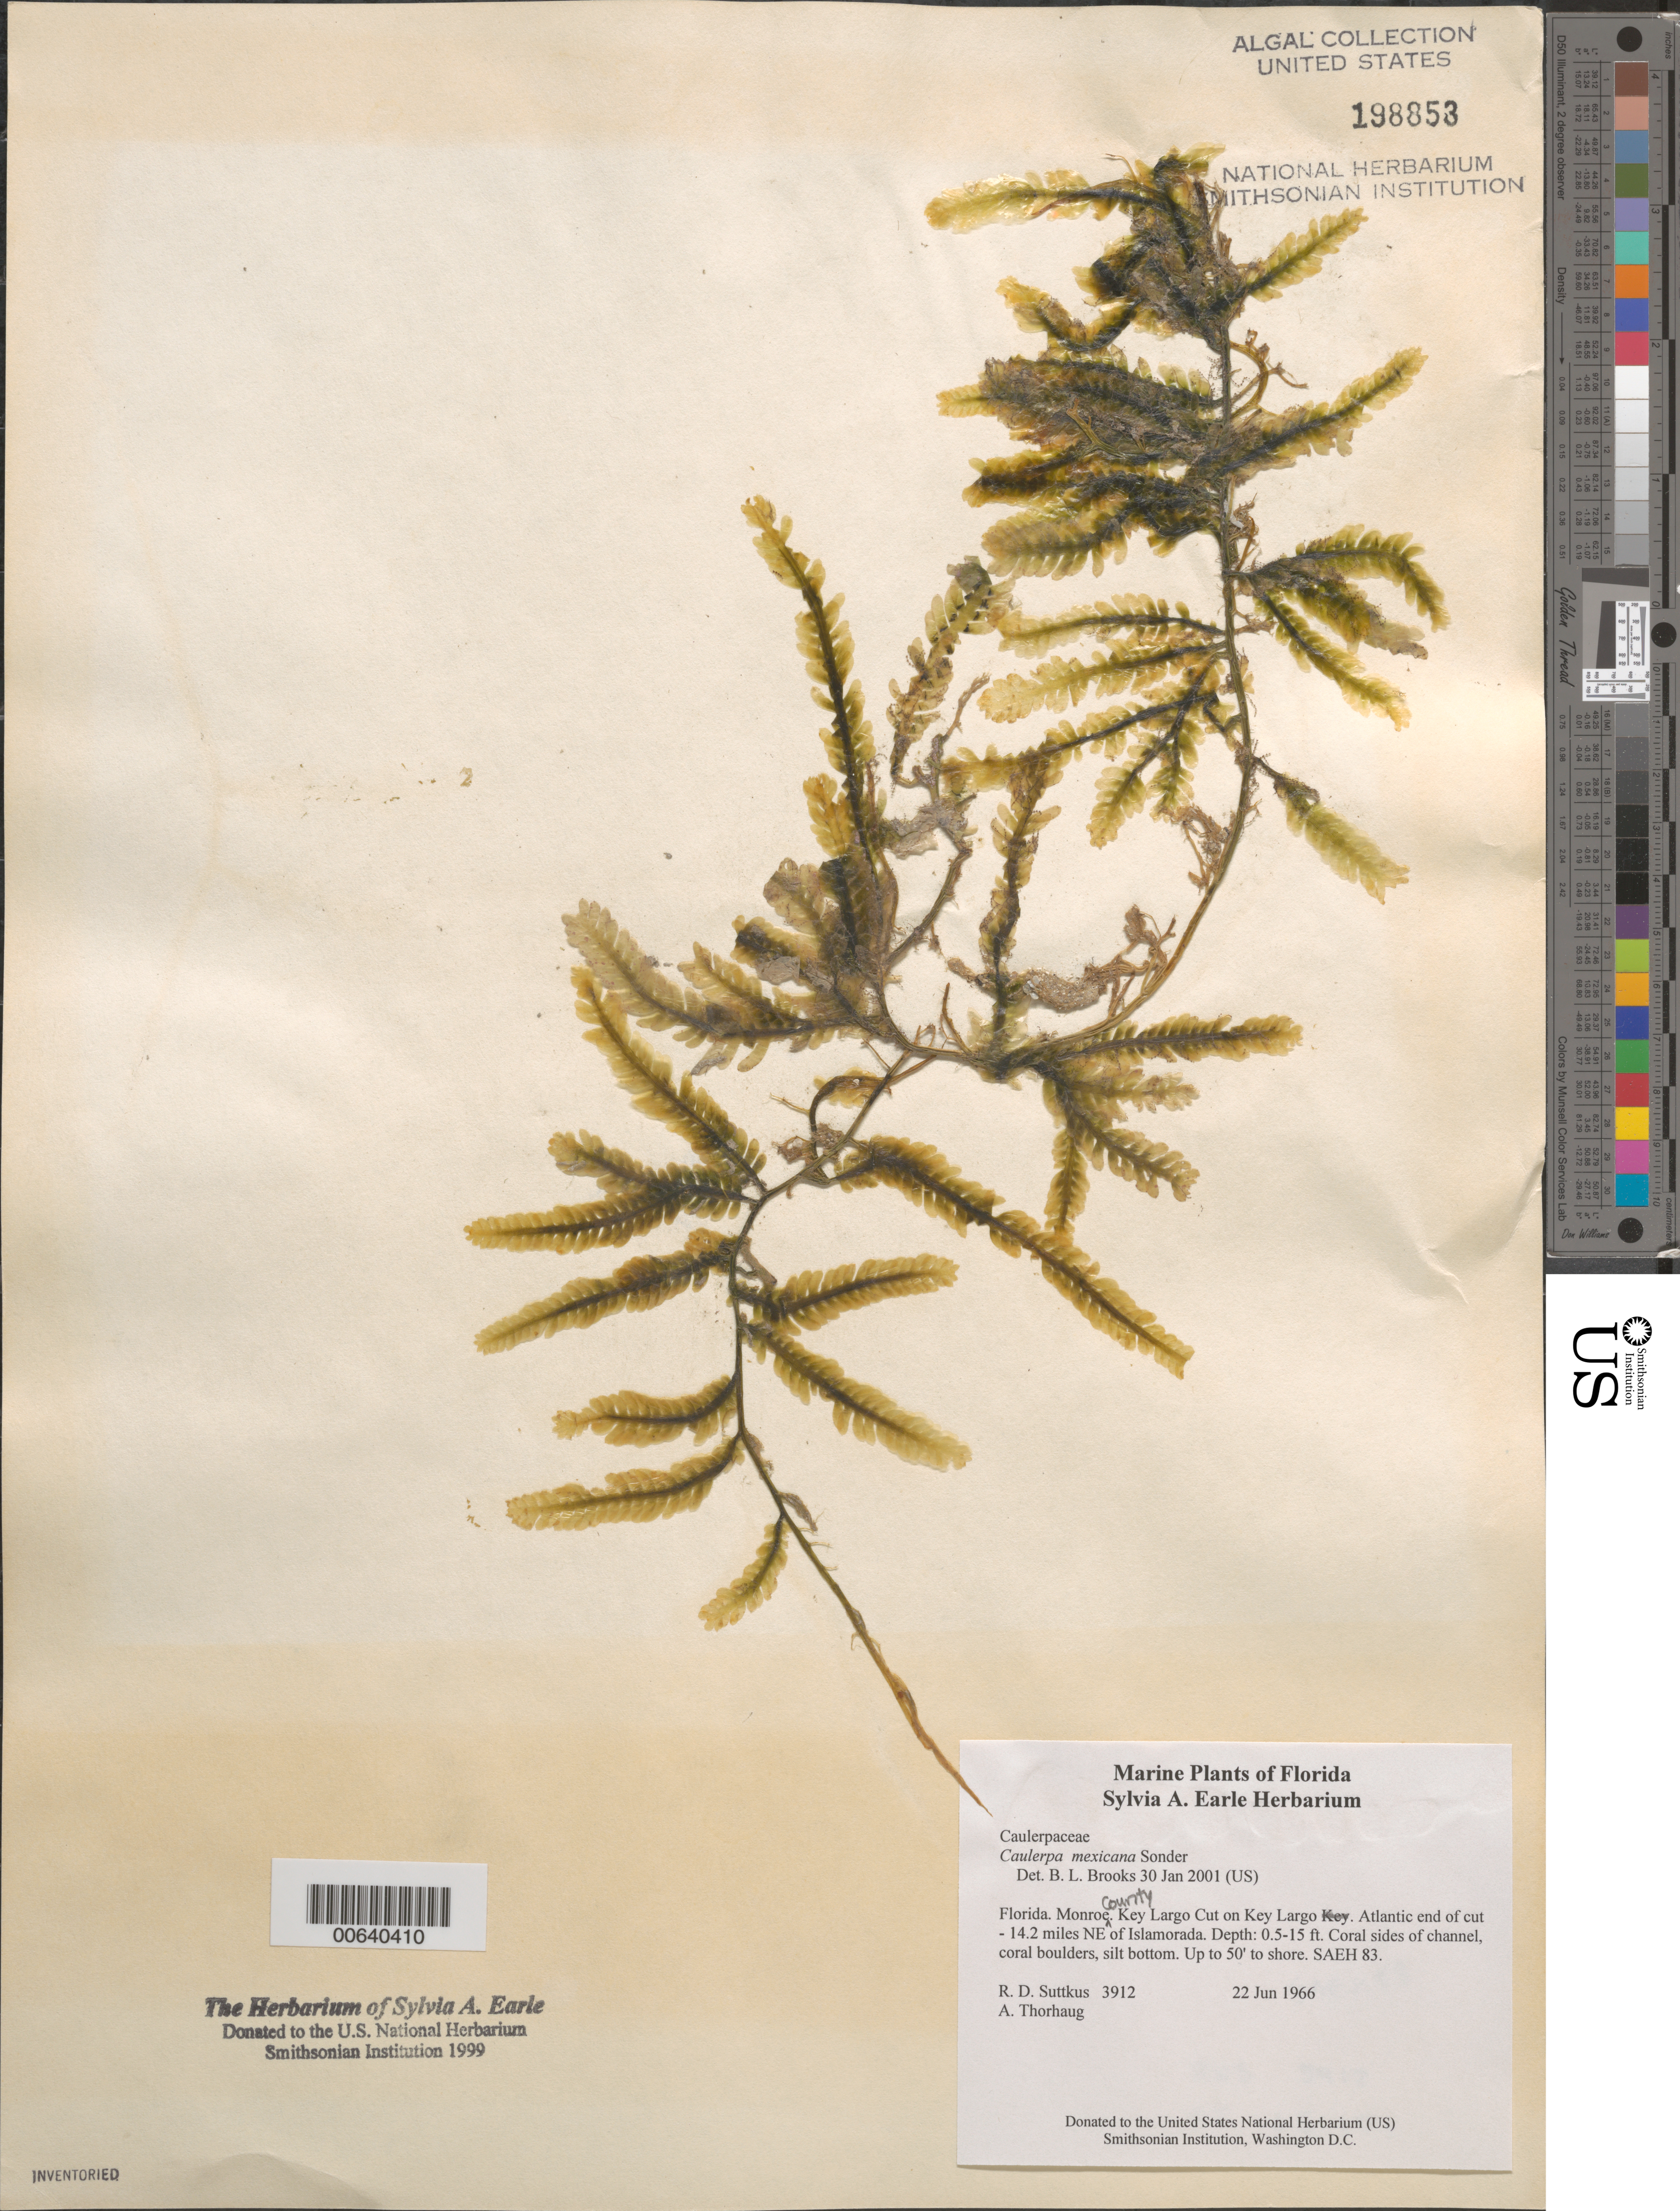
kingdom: Plantae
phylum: Chlorophyta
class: Ulvophyceae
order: Bryopsidales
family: Caulerpaceae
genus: Caulerpa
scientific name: Caulerpa mexicana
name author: Sond. ex Kütz.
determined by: Brooks, B. L., (BOT), Smithsonian Institution - National Museum of Natural History (UNITED STATES)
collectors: R. Suttkus & A. Thorhaug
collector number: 3912 & SAEH 83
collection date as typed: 22 Jun 1966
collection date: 1966-06-22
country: United States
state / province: Florida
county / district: Monroe County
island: Key Largo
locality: Key Largo Cut, 14.2 miles northeast of Islamorada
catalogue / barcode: US 198853